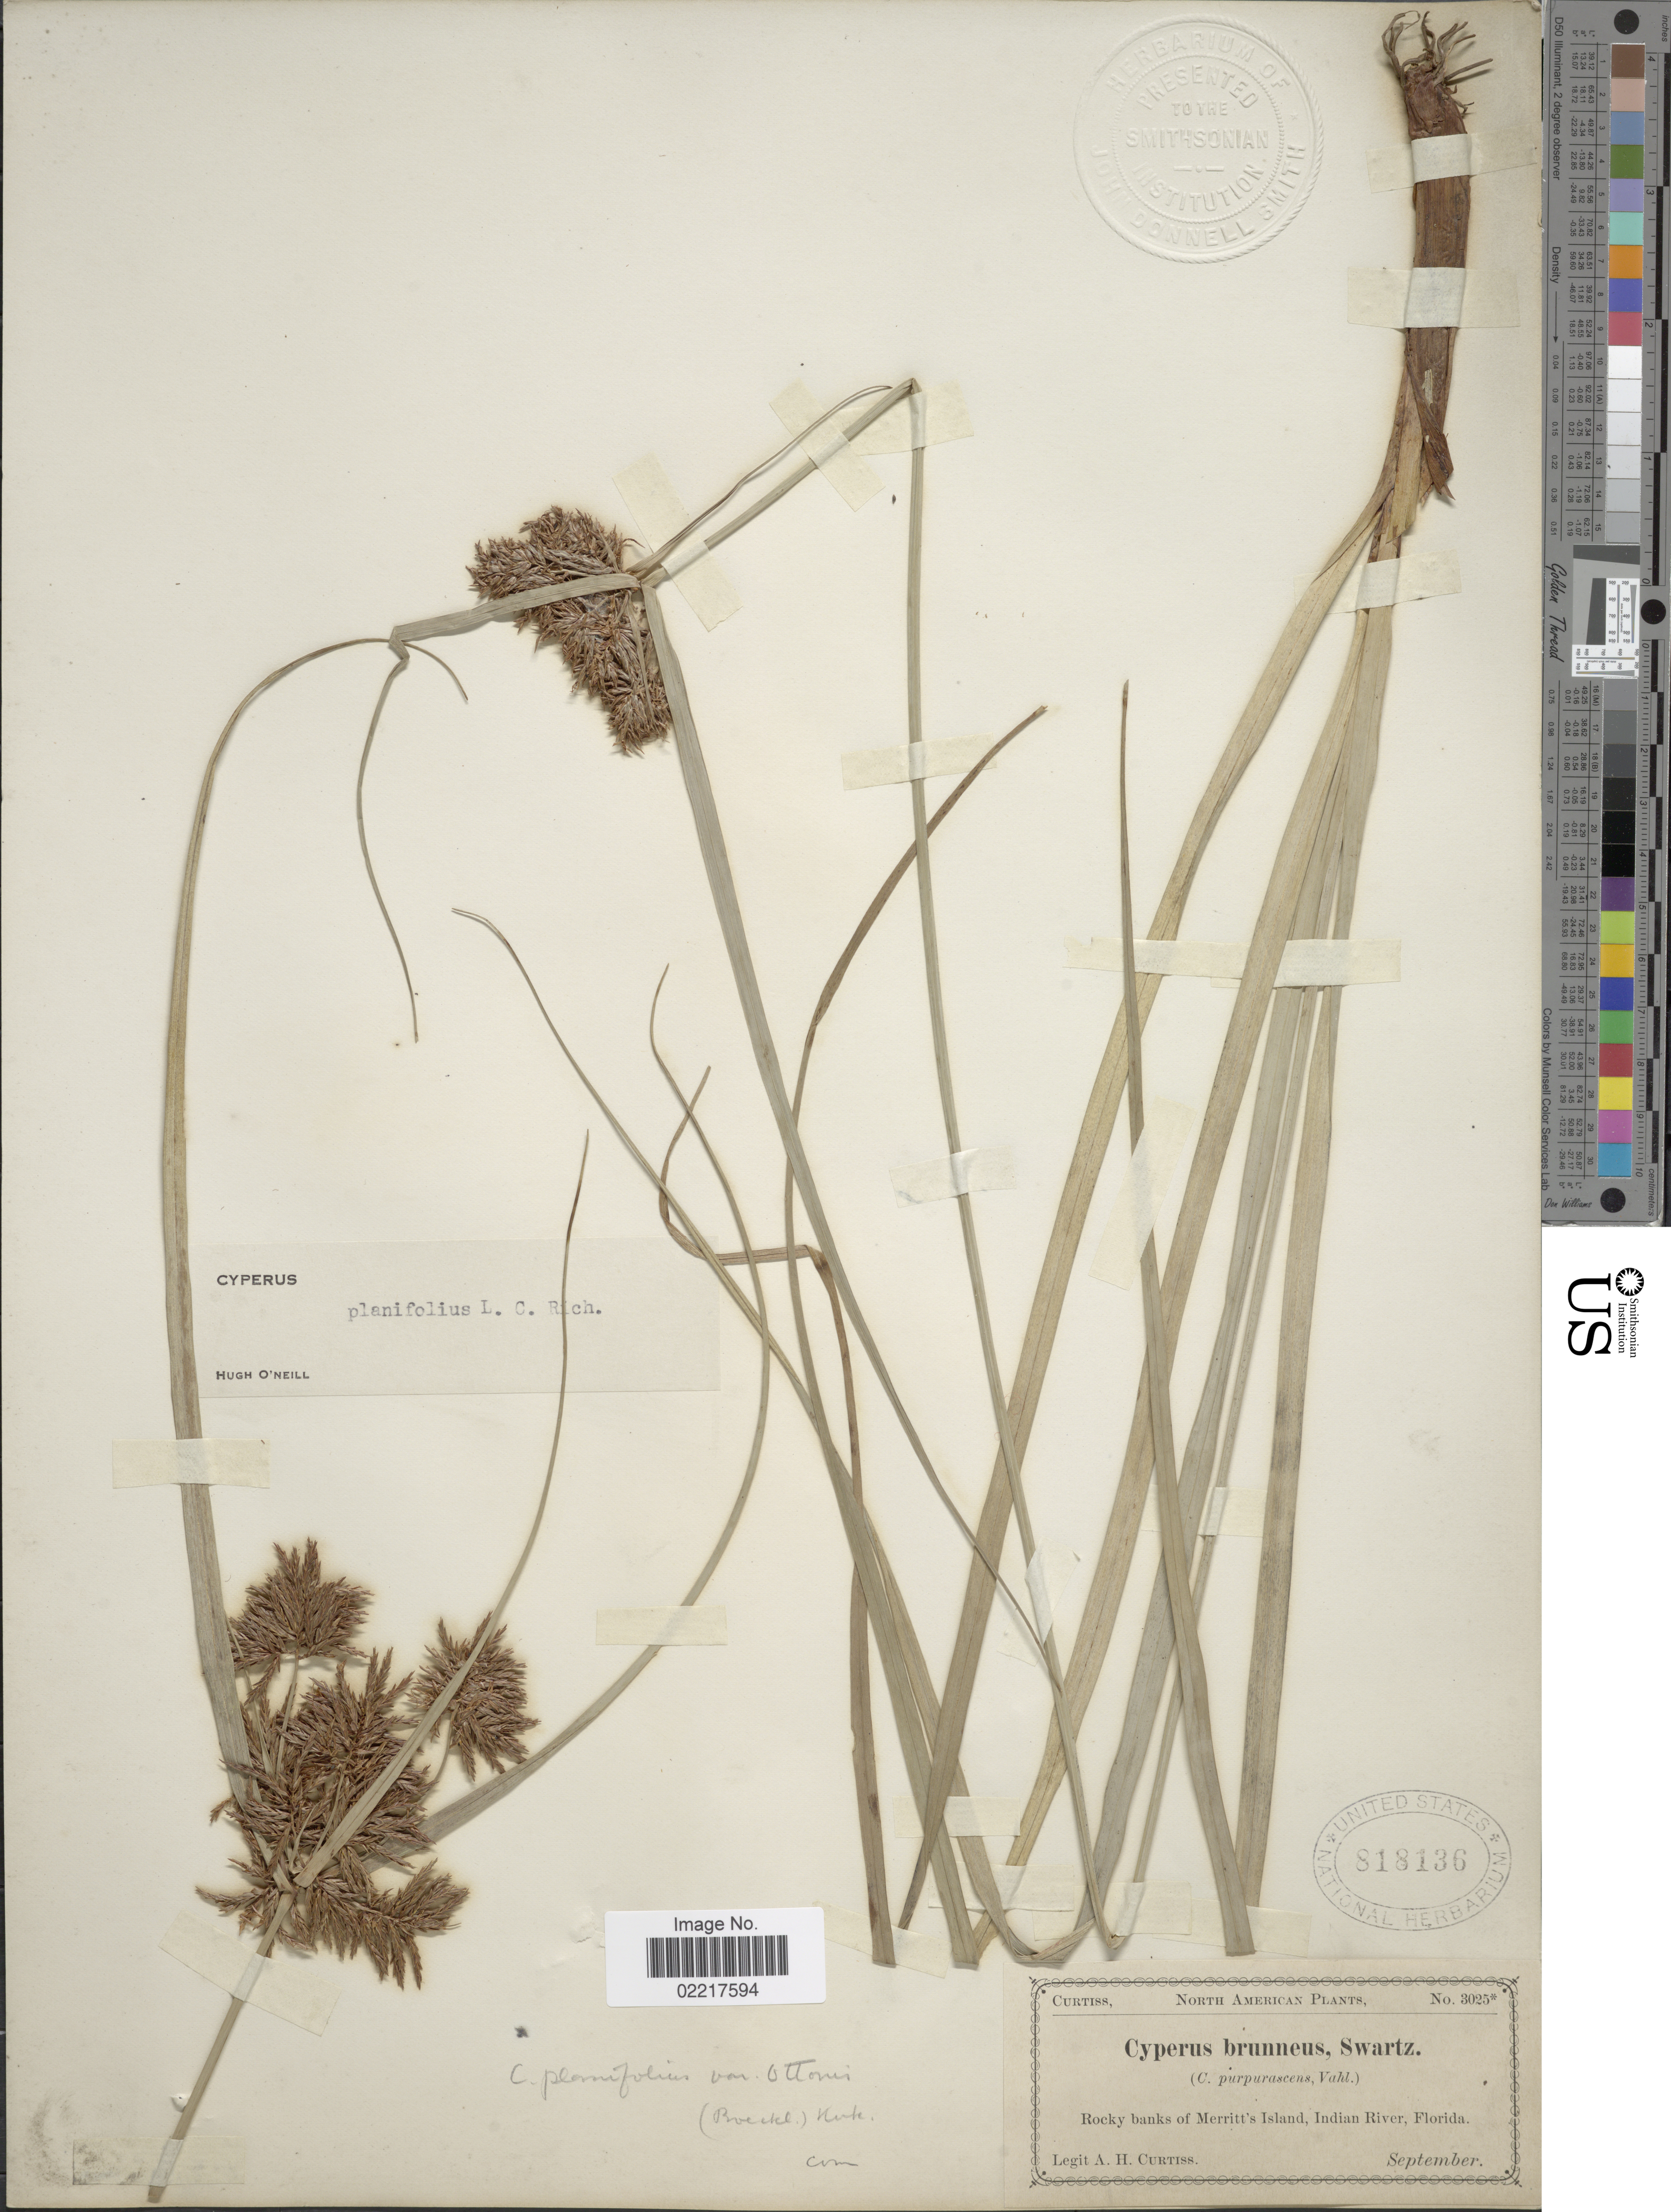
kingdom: Plantae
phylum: Tracheophyta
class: Liliopsida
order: Poales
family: Cyperaceae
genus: Cyperus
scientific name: Cyperus planifolius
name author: Rich.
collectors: A. H. Curtiss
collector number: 3025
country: United States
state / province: Florida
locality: Rocky banks of Merrit's Island, Indian River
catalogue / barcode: US 818136